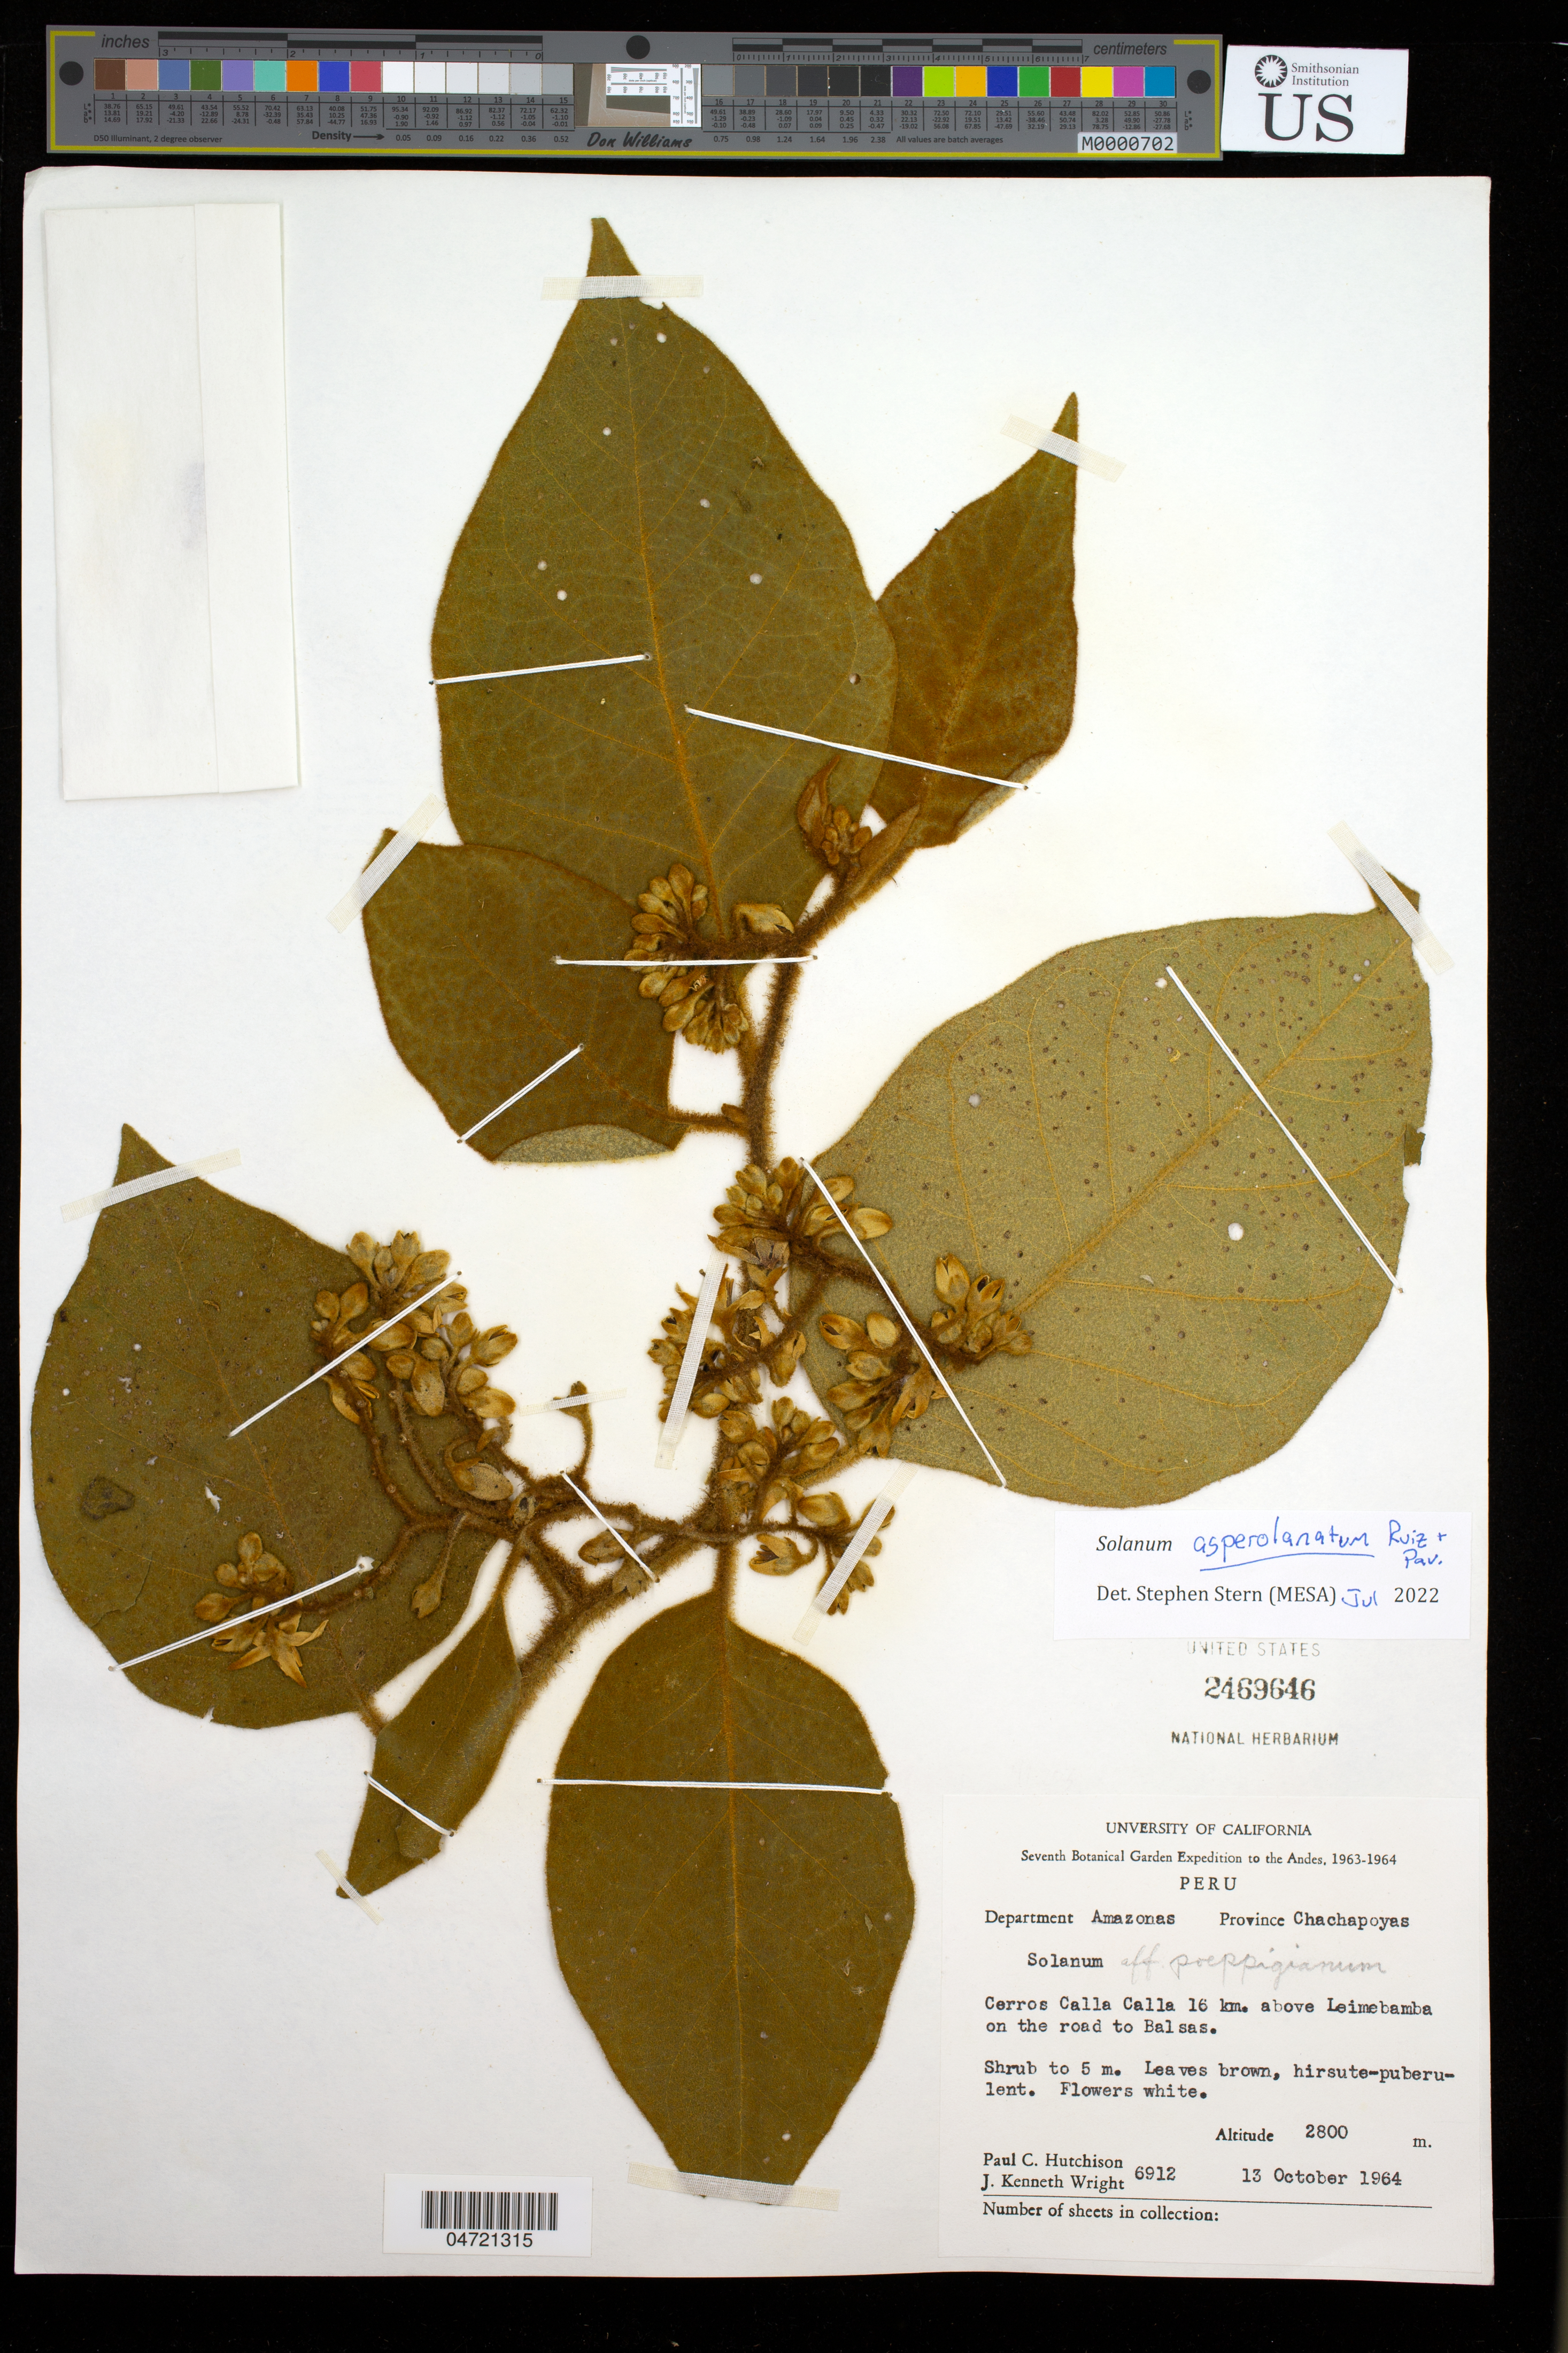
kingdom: Plantae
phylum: Tracheophyta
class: Magnoliopsida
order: Solanales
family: Solanaceae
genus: Solanum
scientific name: Solanum asperolatum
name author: Ruiz & Pav.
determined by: Stern, S. R., (UT)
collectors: P. C. Hutchison & J. K. Wright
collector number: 6912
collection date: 1964-10-13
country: Peru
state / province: Amazonas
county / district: Chachapoyas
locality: cerro Calla Calla 16 km above Leimebamba on the road to Balsas.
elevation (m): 2800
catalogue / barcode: US 2469646